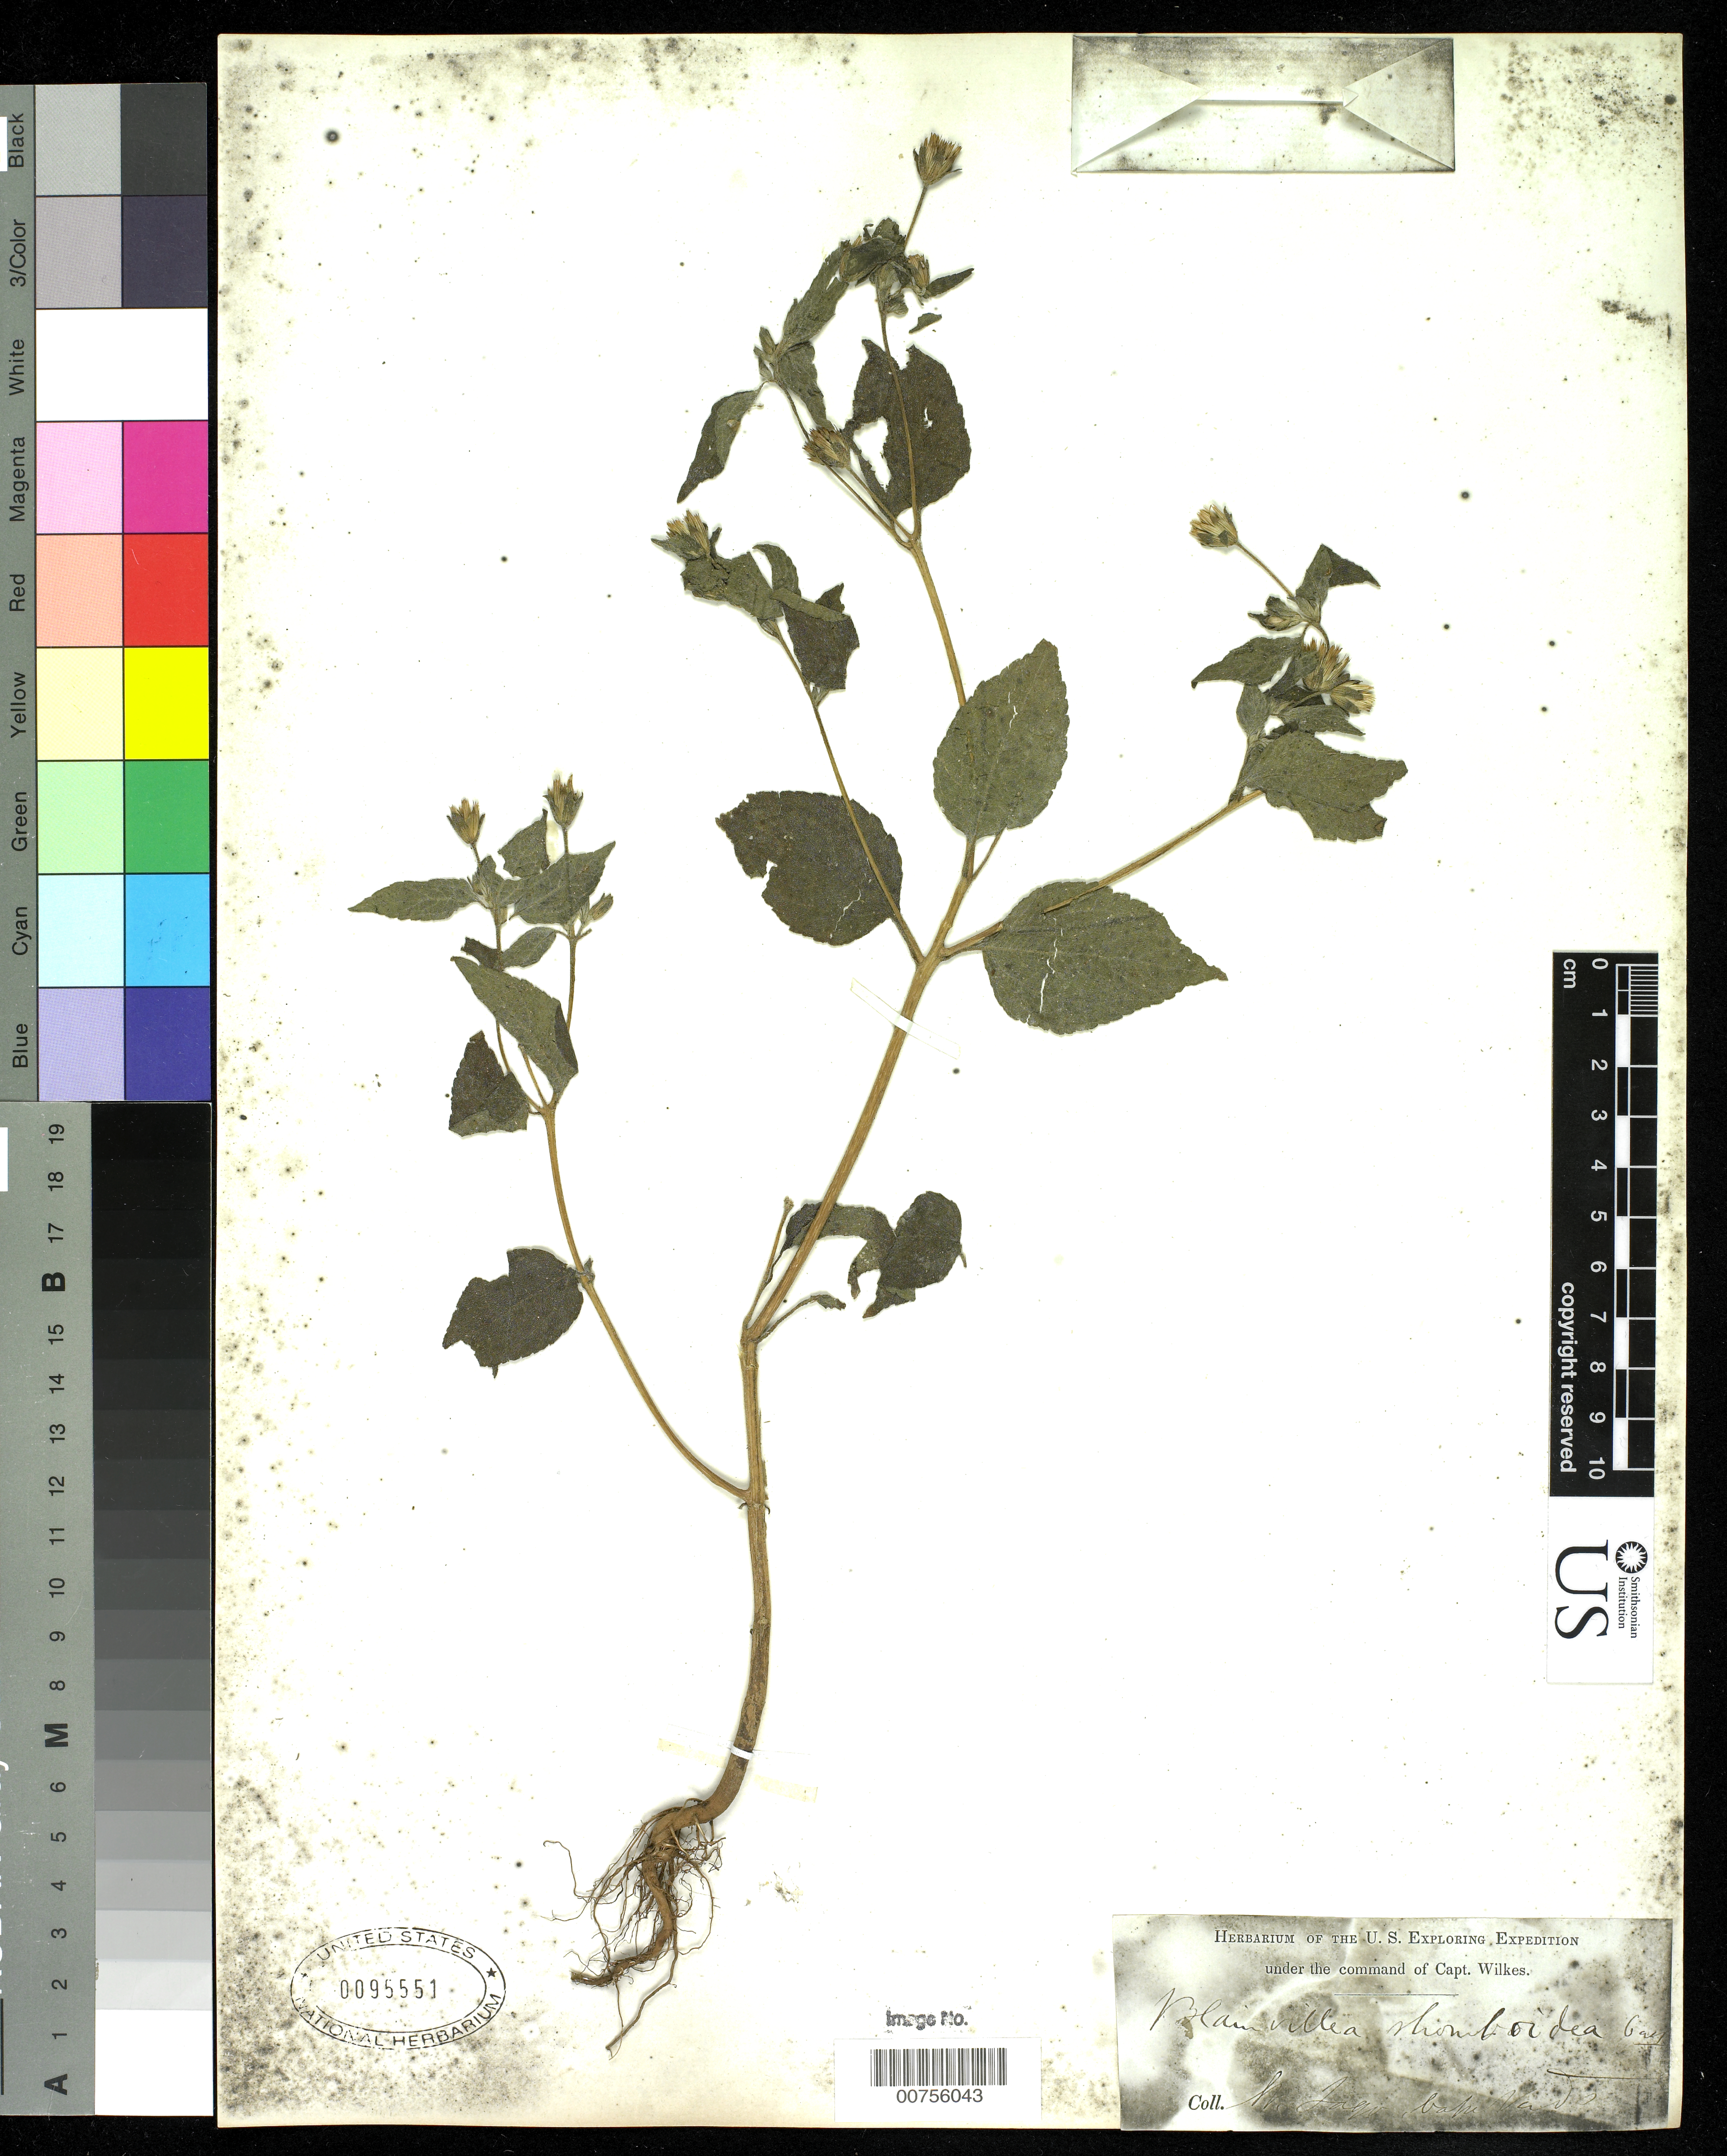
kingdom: Plantae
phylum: Tracheophyta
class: Magnoliopsida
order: Asterales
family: Asteraceae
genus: Blainvillea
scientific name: Blainvillea rhomboidea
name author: Cass.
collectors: Wilkes Explor. Exped.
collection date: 1838/1842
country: Cape Verde Islands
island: Cape Verde Is.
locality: St. Jago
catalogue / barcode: US 95551